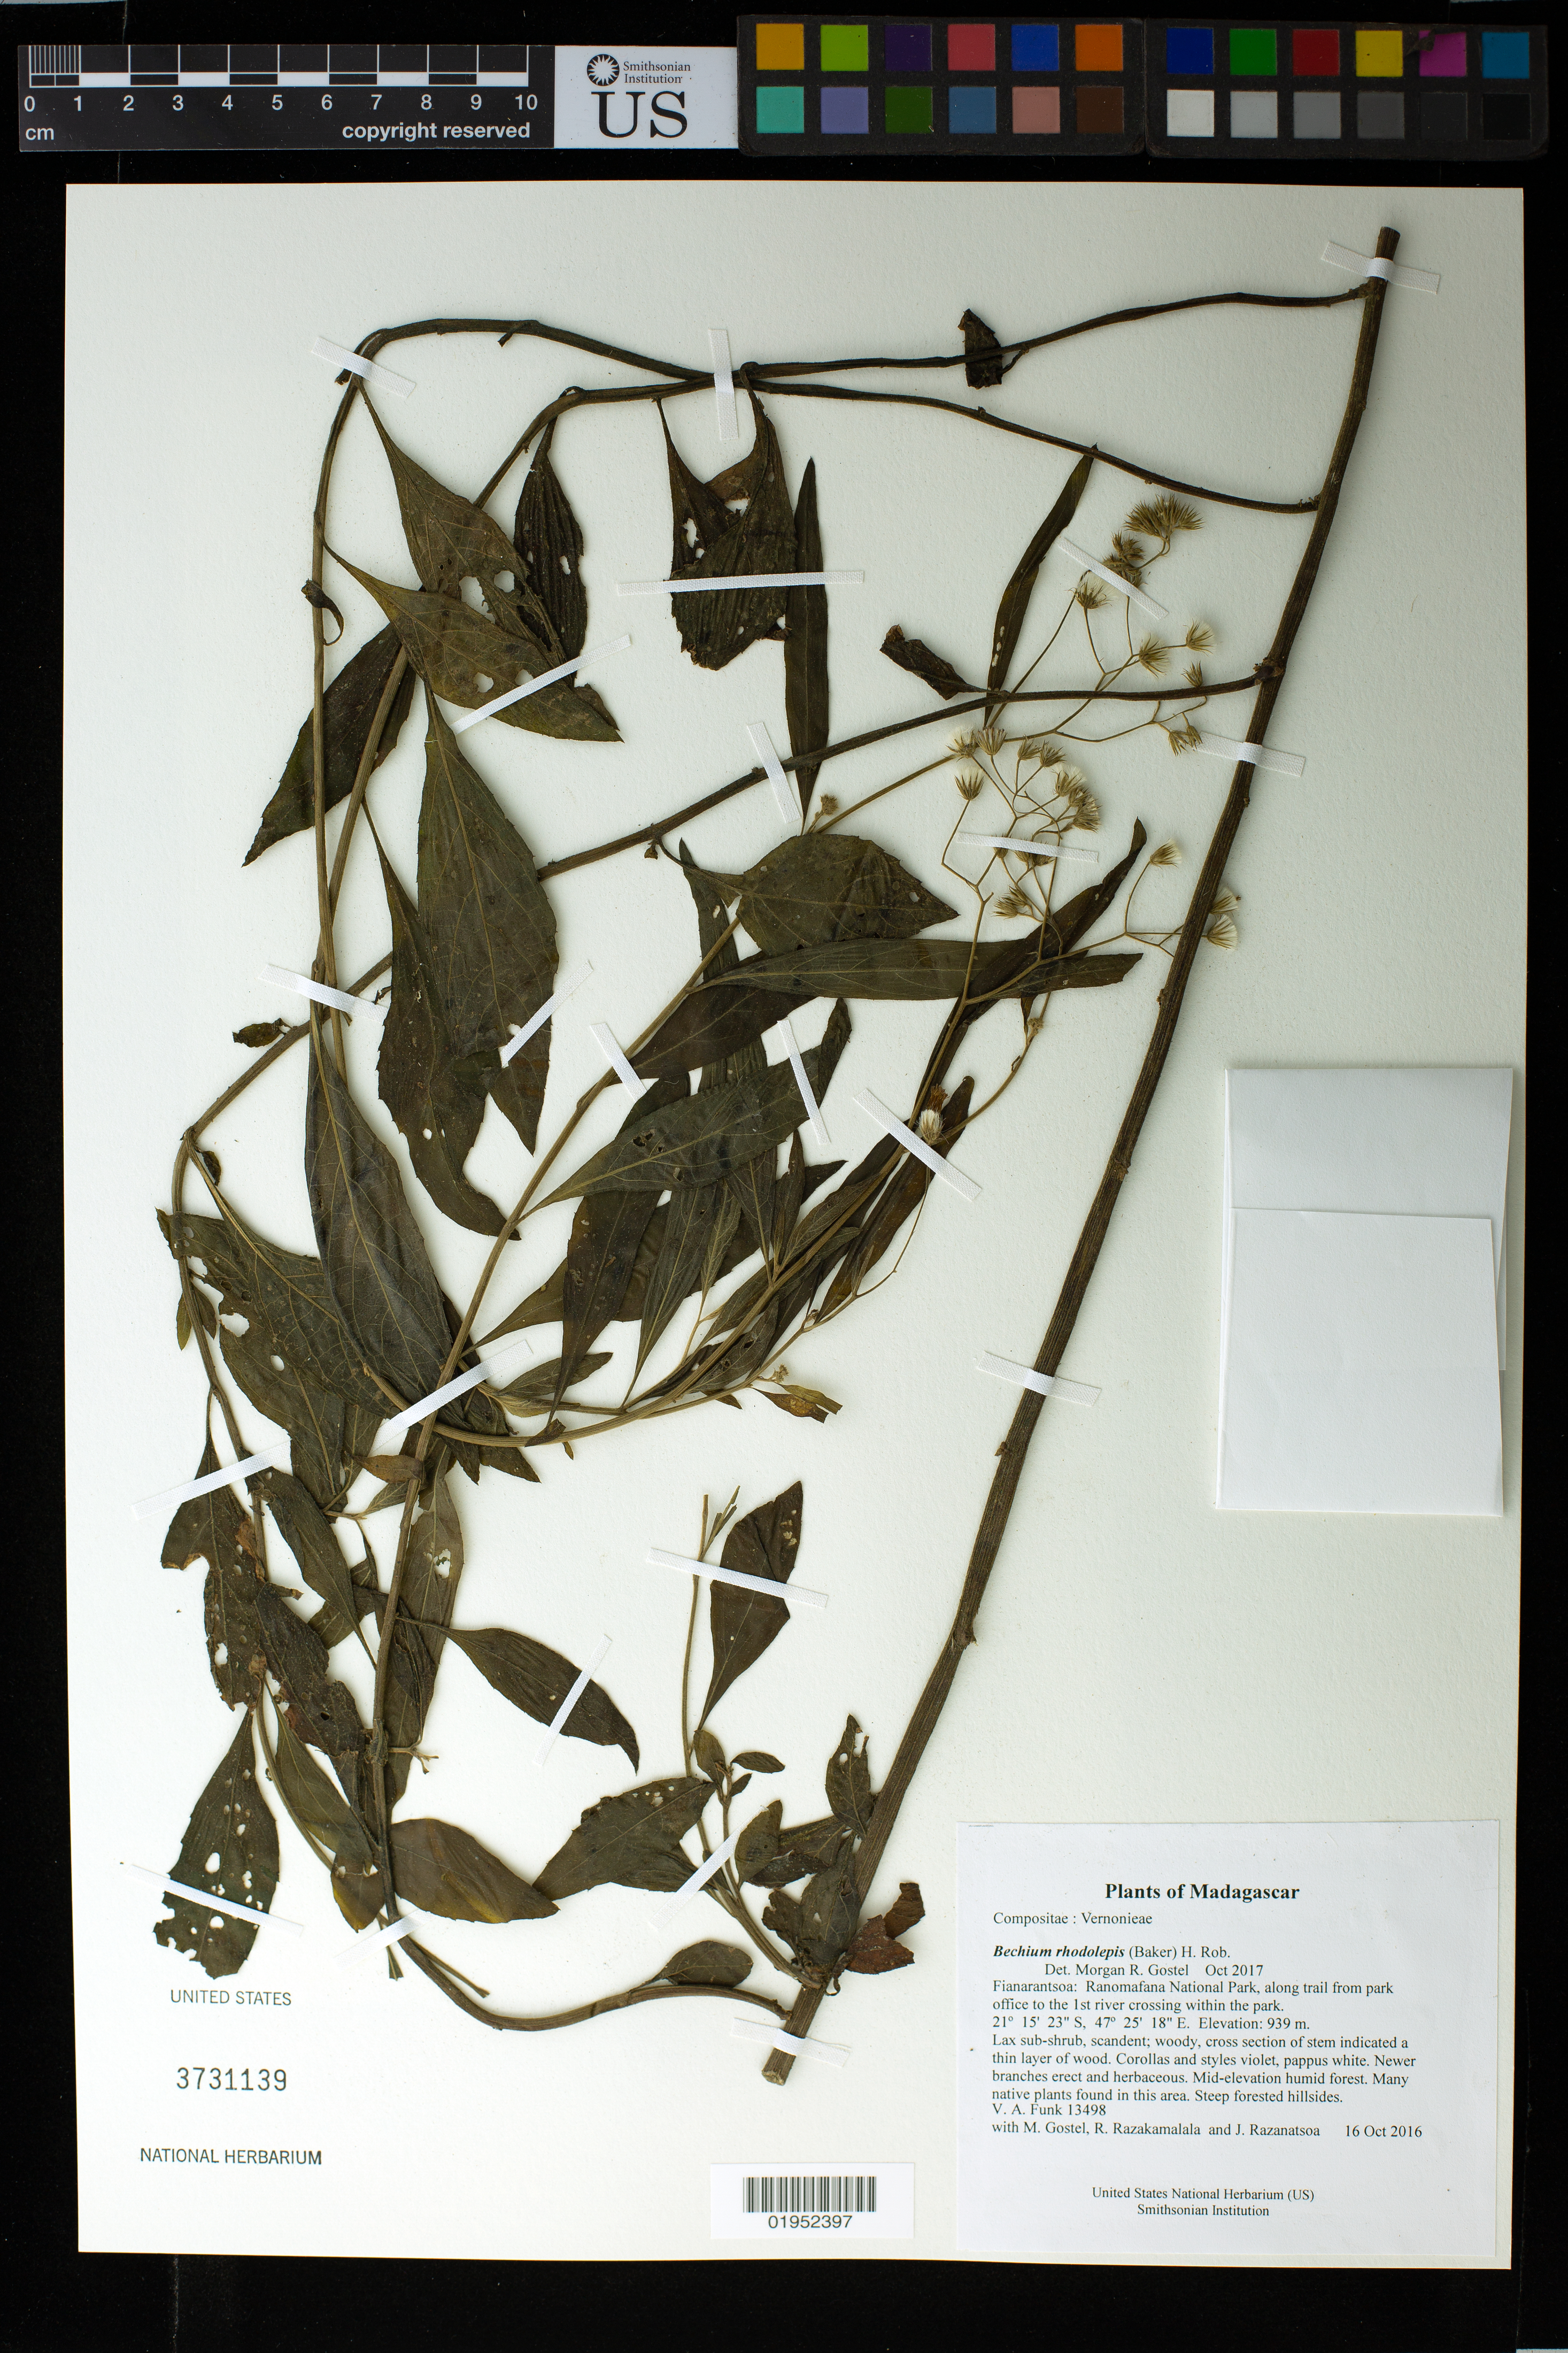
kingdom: Plantae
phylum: Tracheophyta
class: Magnoliopsida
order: Asterales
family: Asteraceae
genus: Bechium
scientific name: Bechium rhodolepis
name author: (Baker) H. Rob.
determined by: Gostel, M. R.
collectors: M. R. Gostel, R. Razakamalala & J. Razanatsoa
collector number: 13498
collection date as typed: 16 Oct 2016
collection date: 2016-10-16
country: Madagascar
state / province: Vatovavy Fitovinany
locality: Ranomafana National Park, along trail from park office to the 1st river crossing within the park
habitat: Mid-elevation humid forest. Many native plants found in this area. Steep forested hillsides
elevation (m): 939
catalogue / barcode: US 3731139